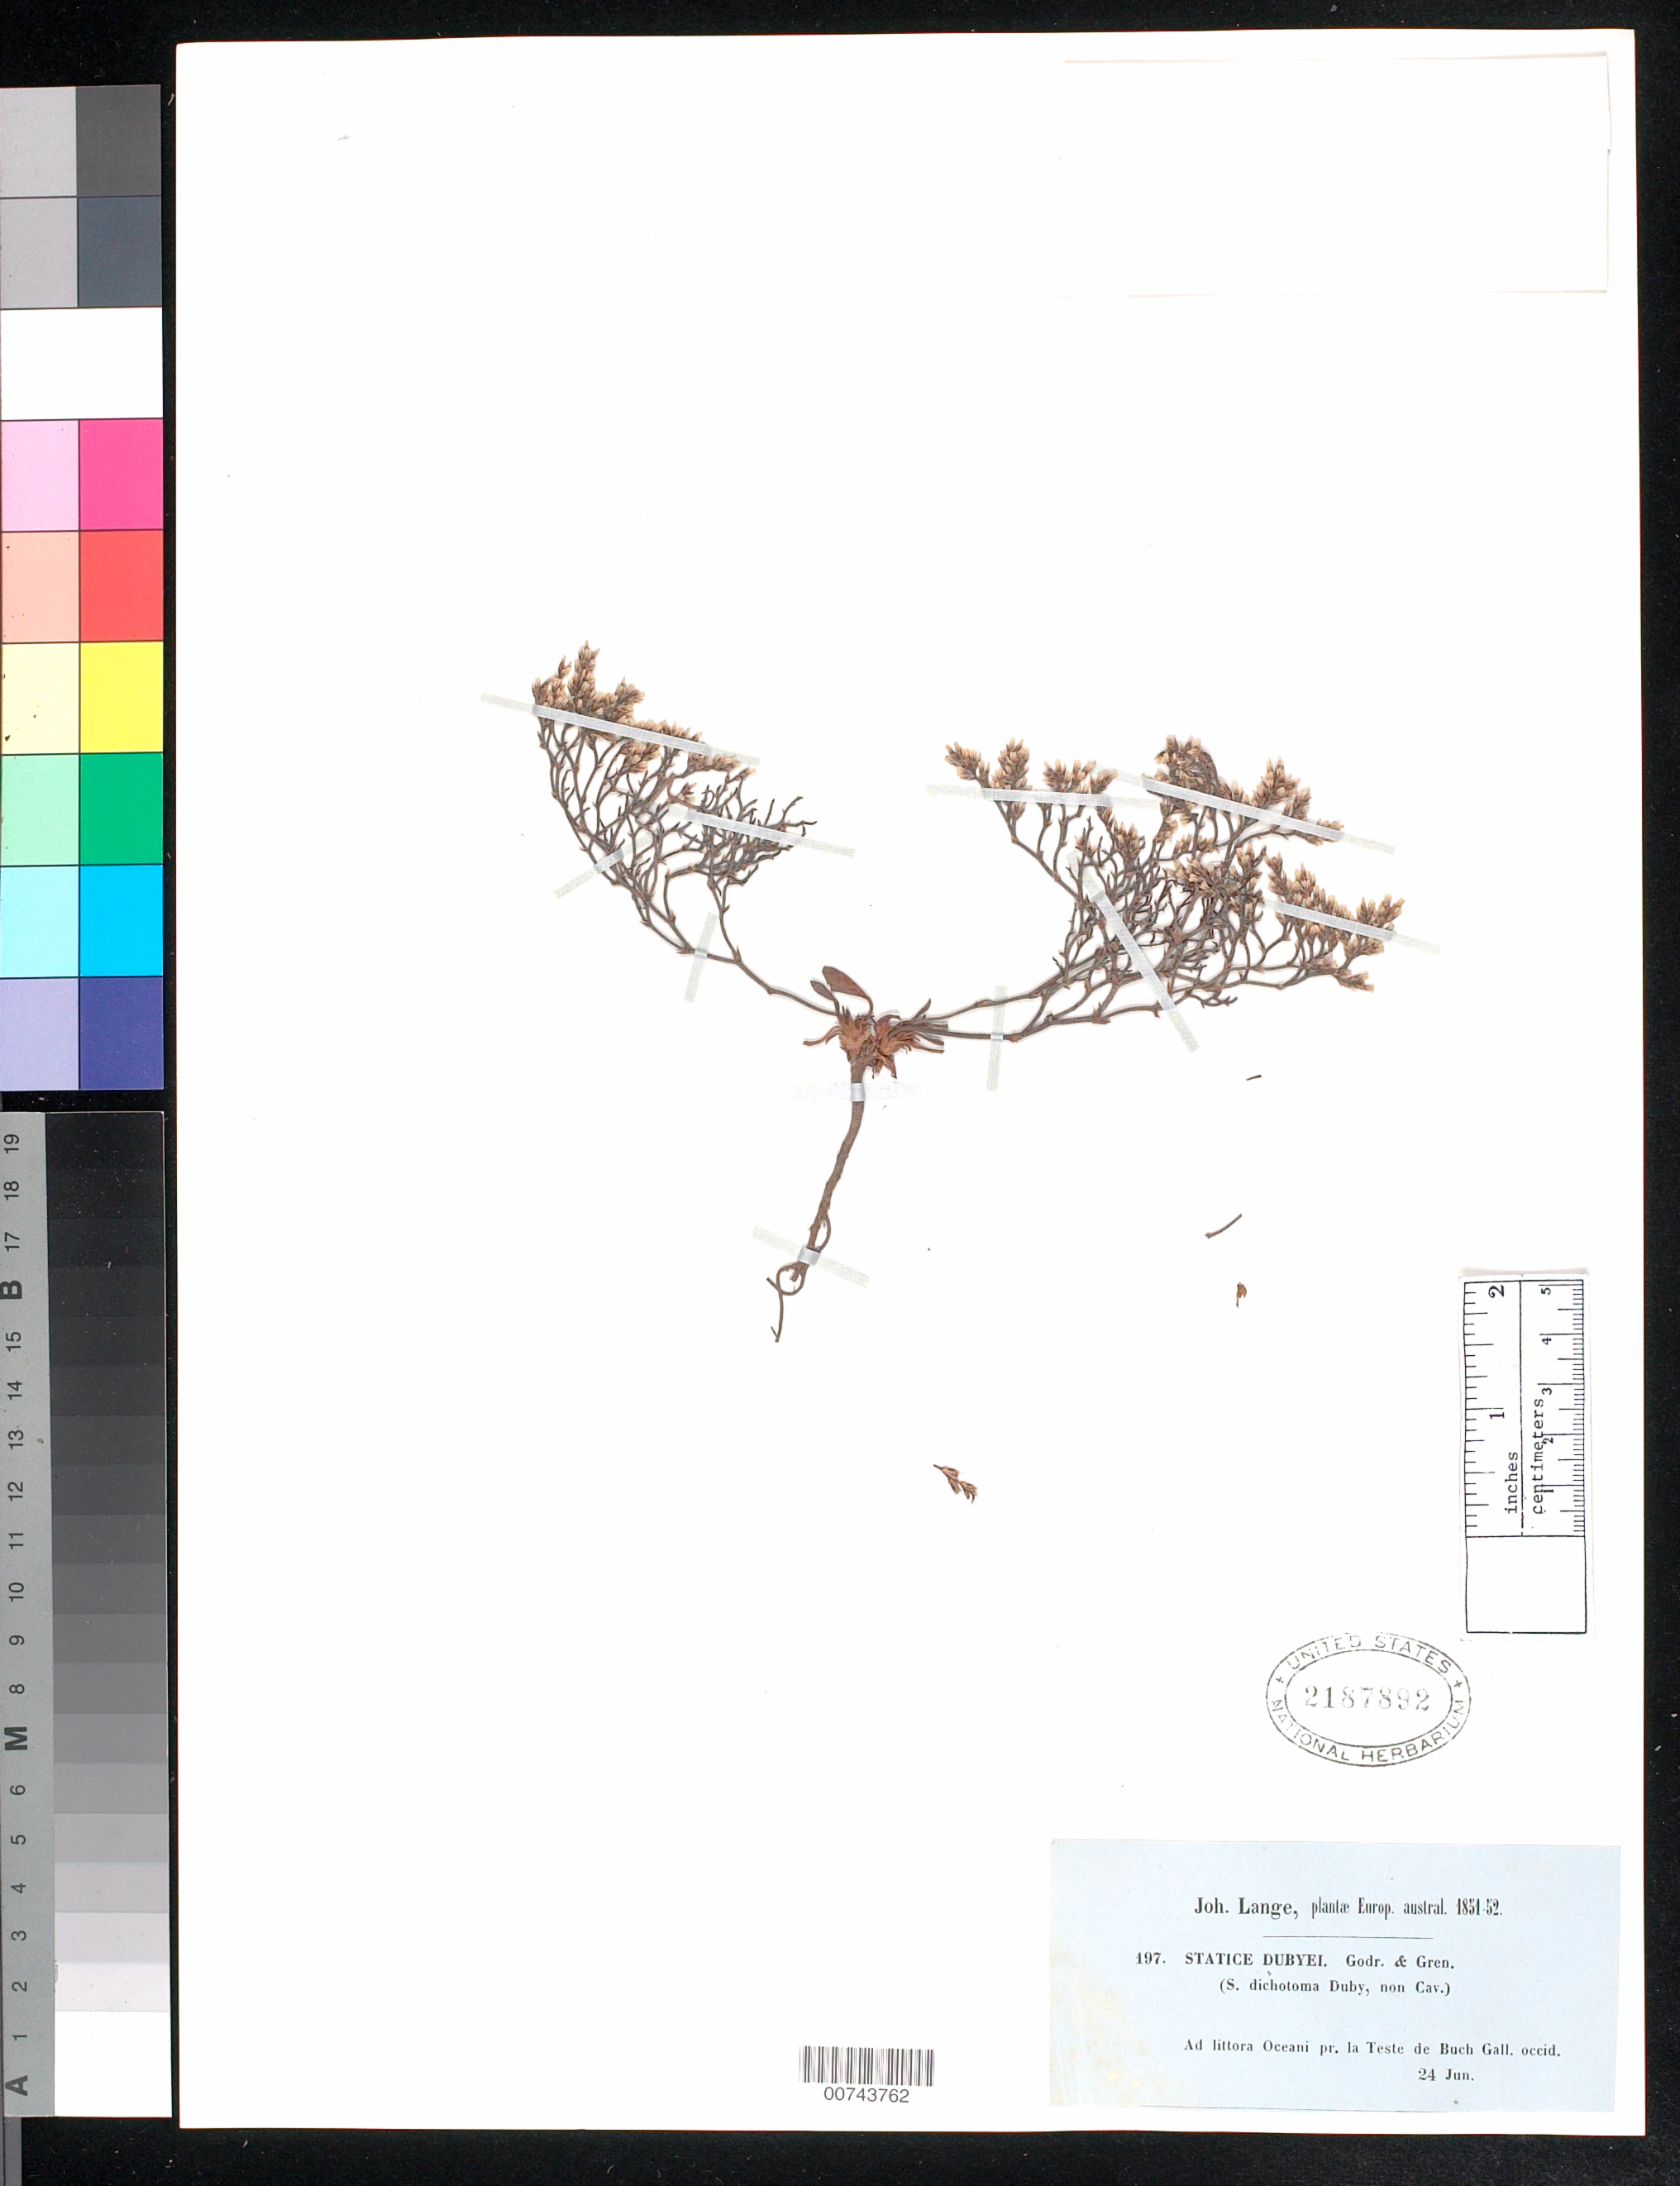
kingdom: Plantae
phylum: Tracheophyta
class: Magnoliopsida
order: Caryophyllales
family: Plumbaginaceae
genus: Limonium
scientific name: Limonium dubyi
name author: (Gren. & Godr.) Kuntze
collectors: J. Lange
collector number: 197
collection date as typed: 24 Jan 1851 or 24 Jan 1952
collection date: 1851-01-24 or 1852-01-24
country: France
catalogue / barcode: US 2187892